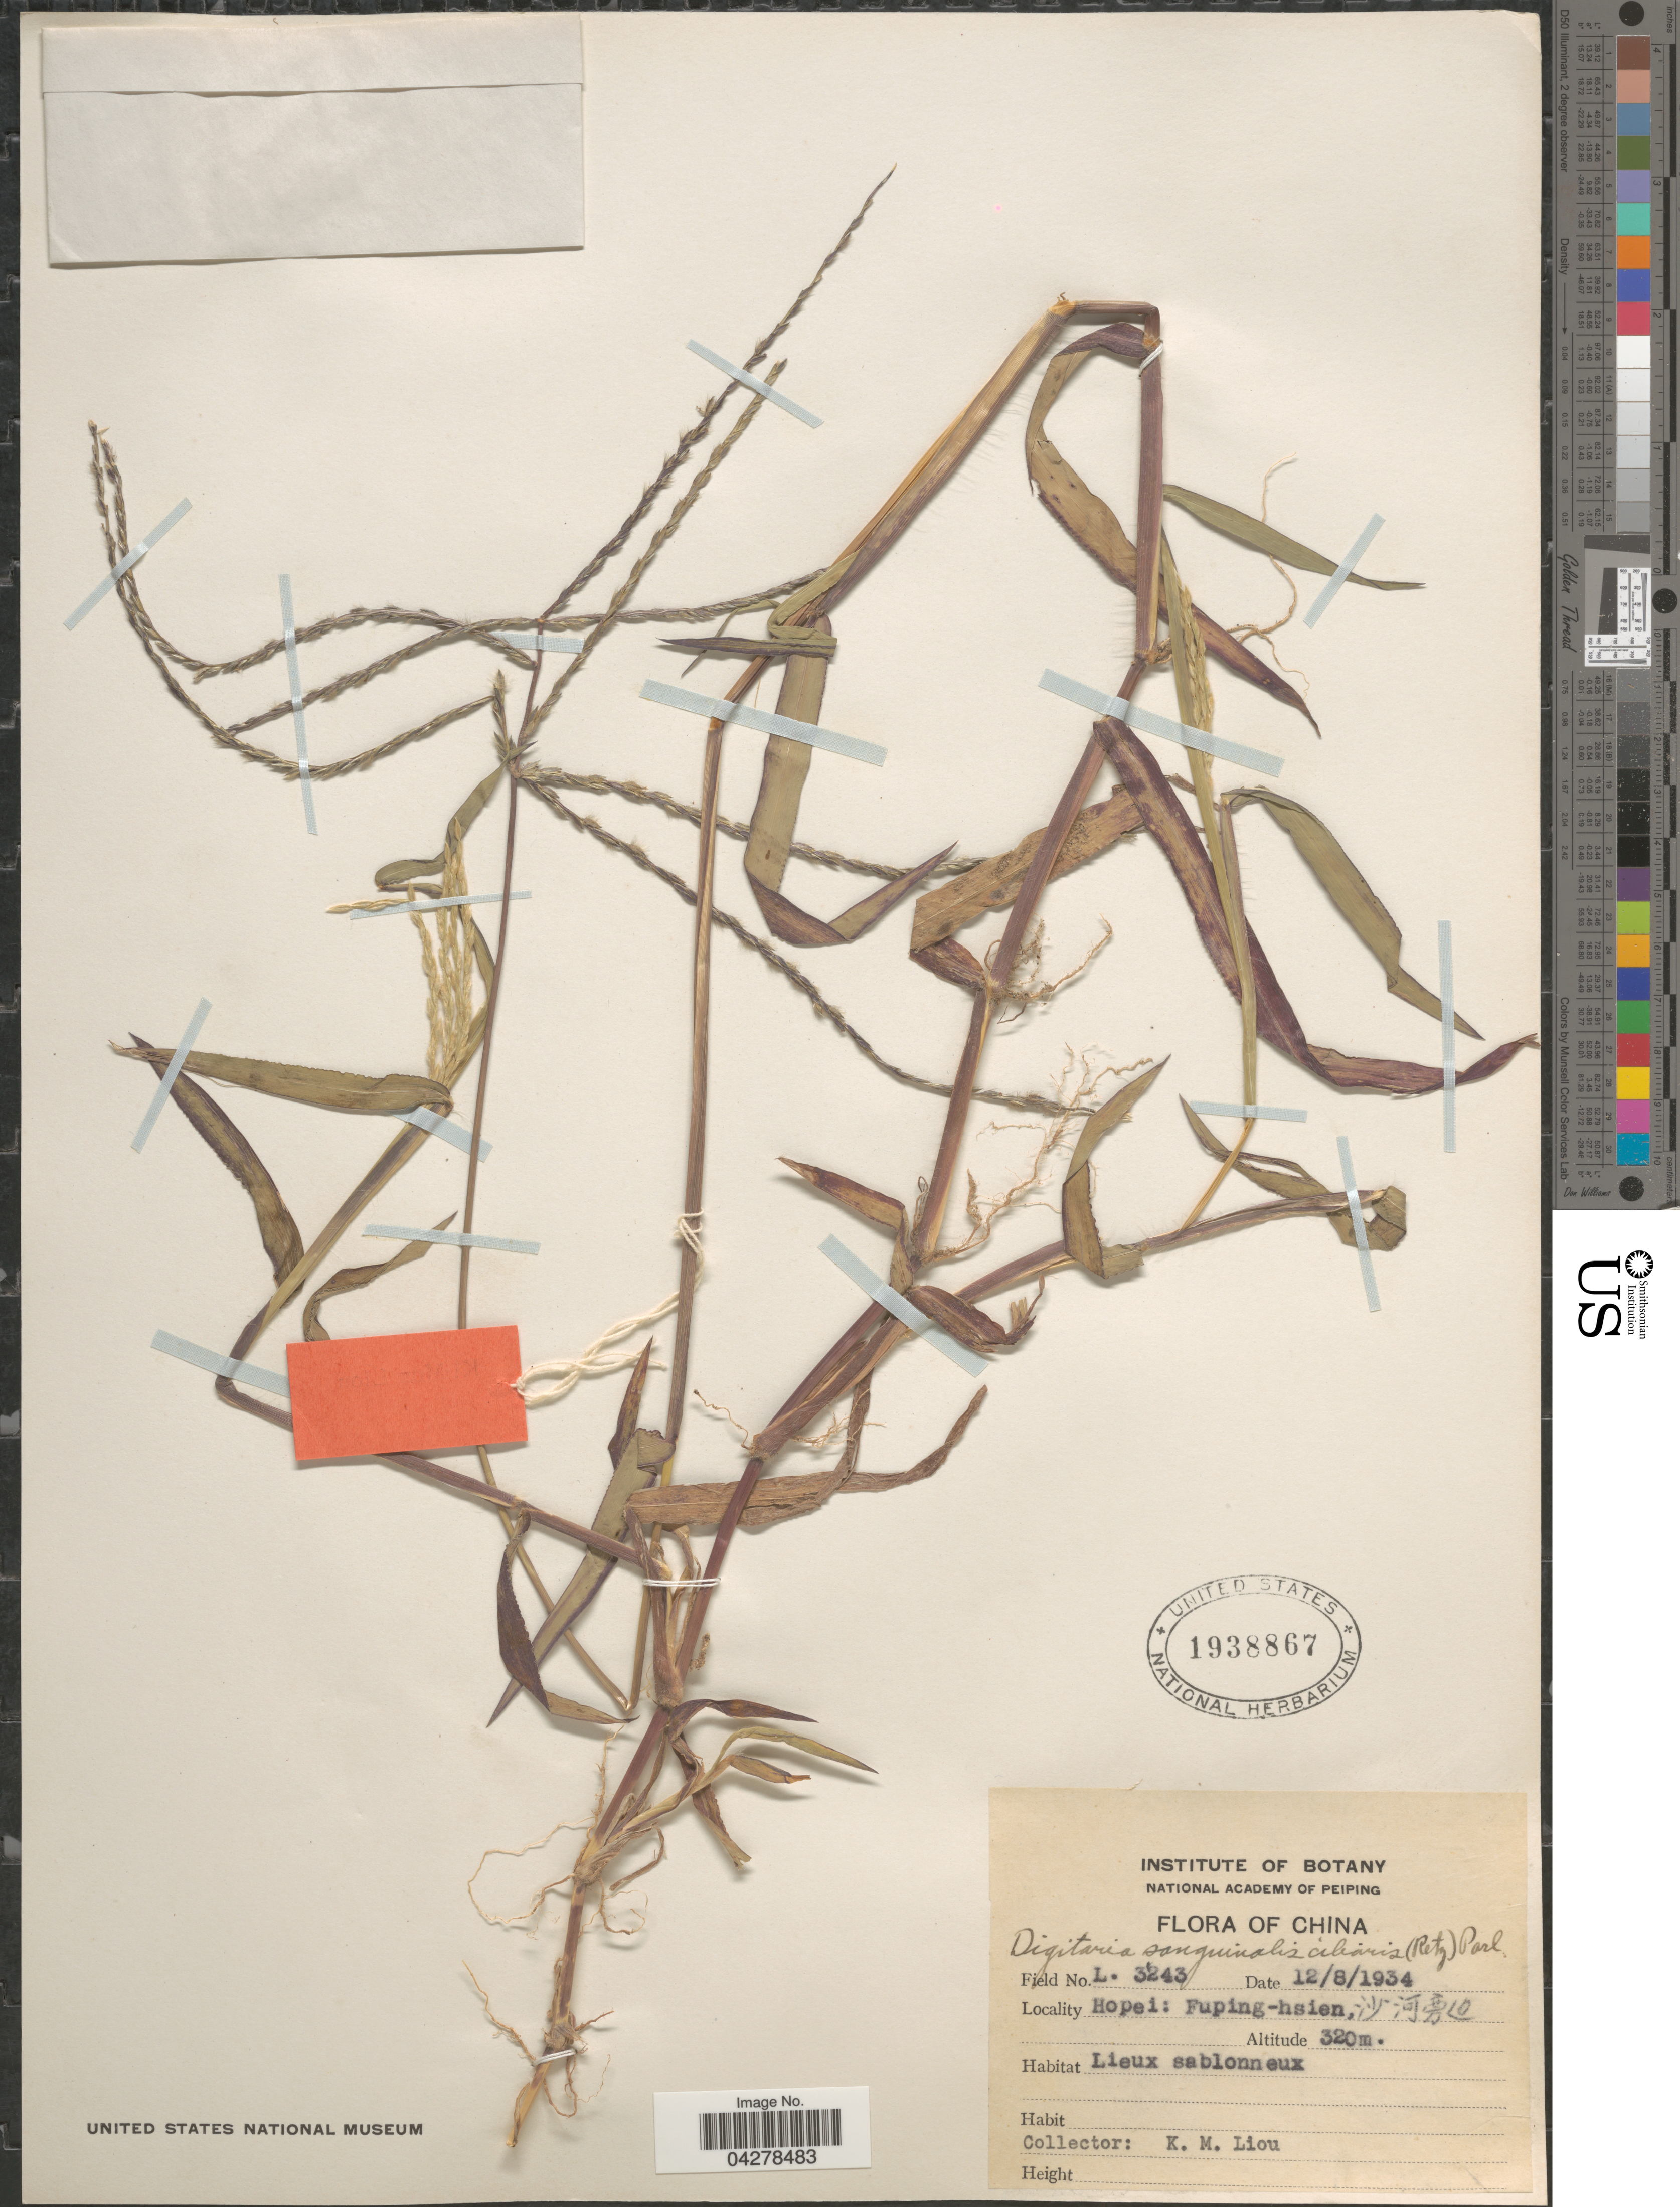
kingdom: Plantae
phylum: Tracheophyta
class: Liliopsida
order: Poales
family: Poaceae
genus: Digitaria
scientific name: Digitaria sanguinalis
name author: (L.) Scop.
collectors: K. M. Liou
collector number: L3243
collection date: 1934-08-12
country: China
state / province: Hebei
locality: Hopei: Fuping-hsien, X. Lieux sablonneux.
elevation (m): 320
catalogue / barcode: US 1938867